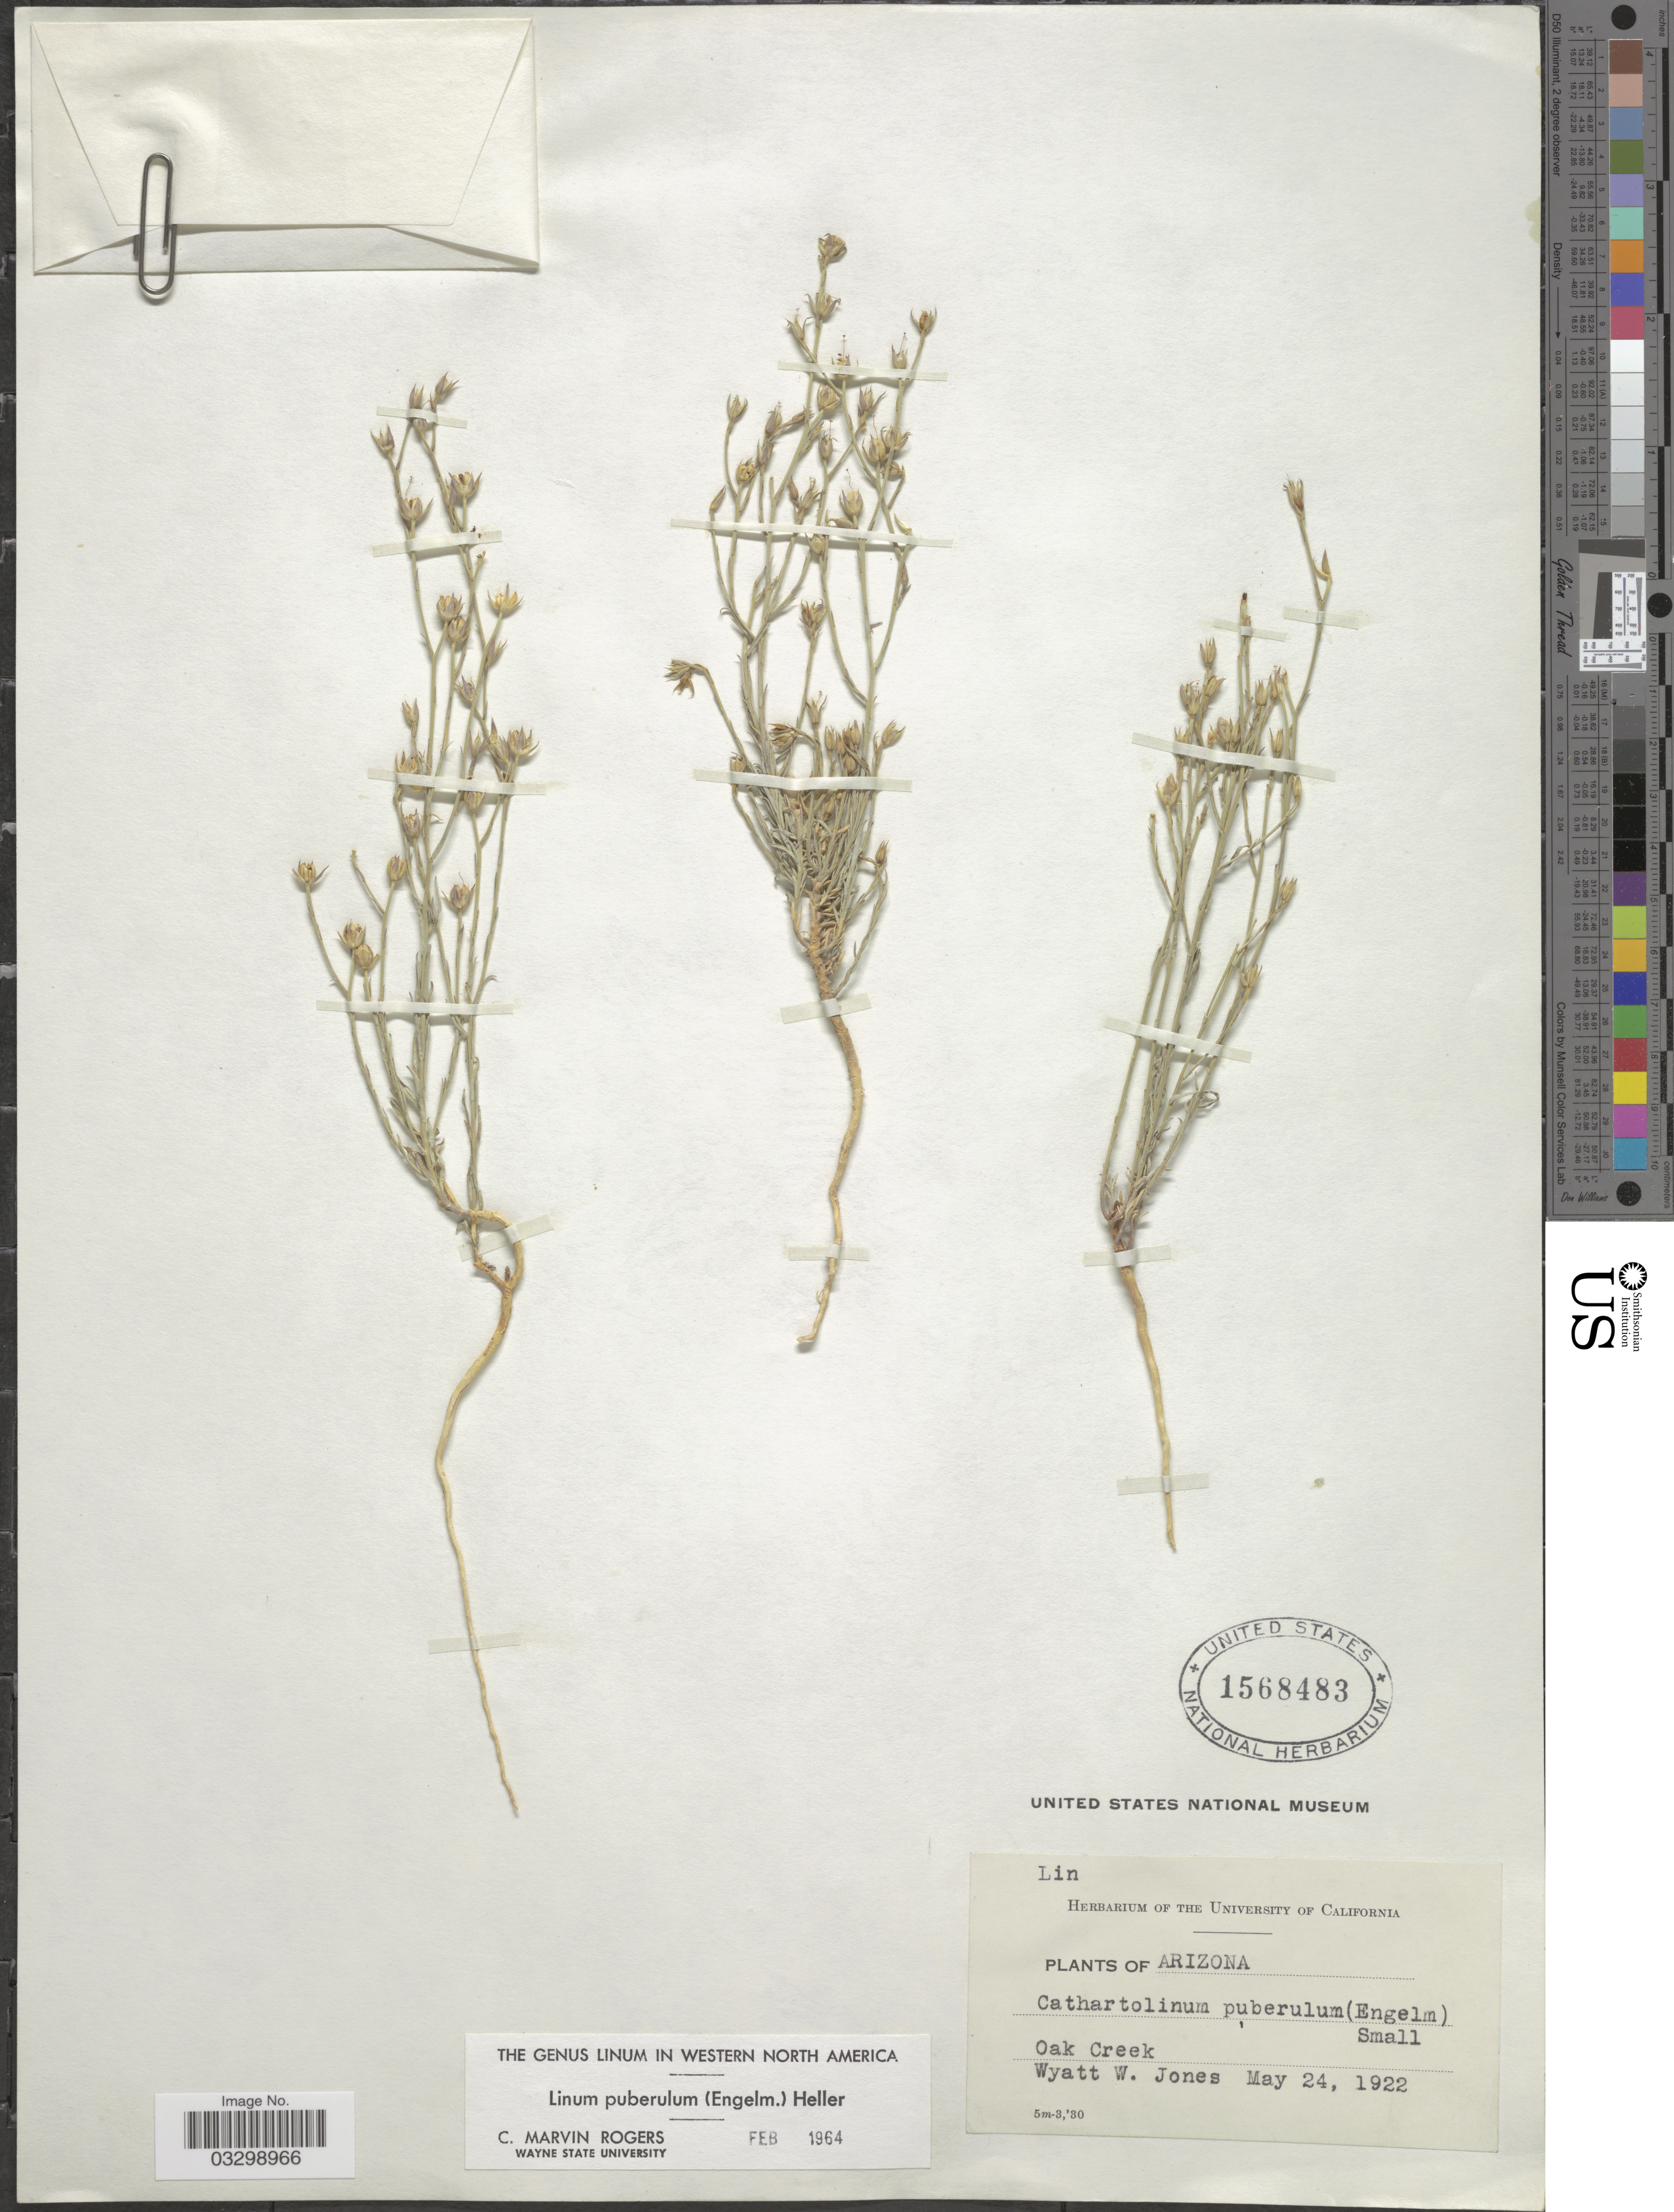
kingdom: Plantae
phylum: Tracheophyta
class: Magnoliopsida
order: Malpighiales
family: Linaceae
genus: Linum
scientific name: Linum puberulum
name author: (Engelm.) A. Heller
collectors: W. W. Jones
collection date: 1922-05-24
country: United States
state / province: Arizona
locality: Oak Creek.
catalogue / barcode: US 1568483